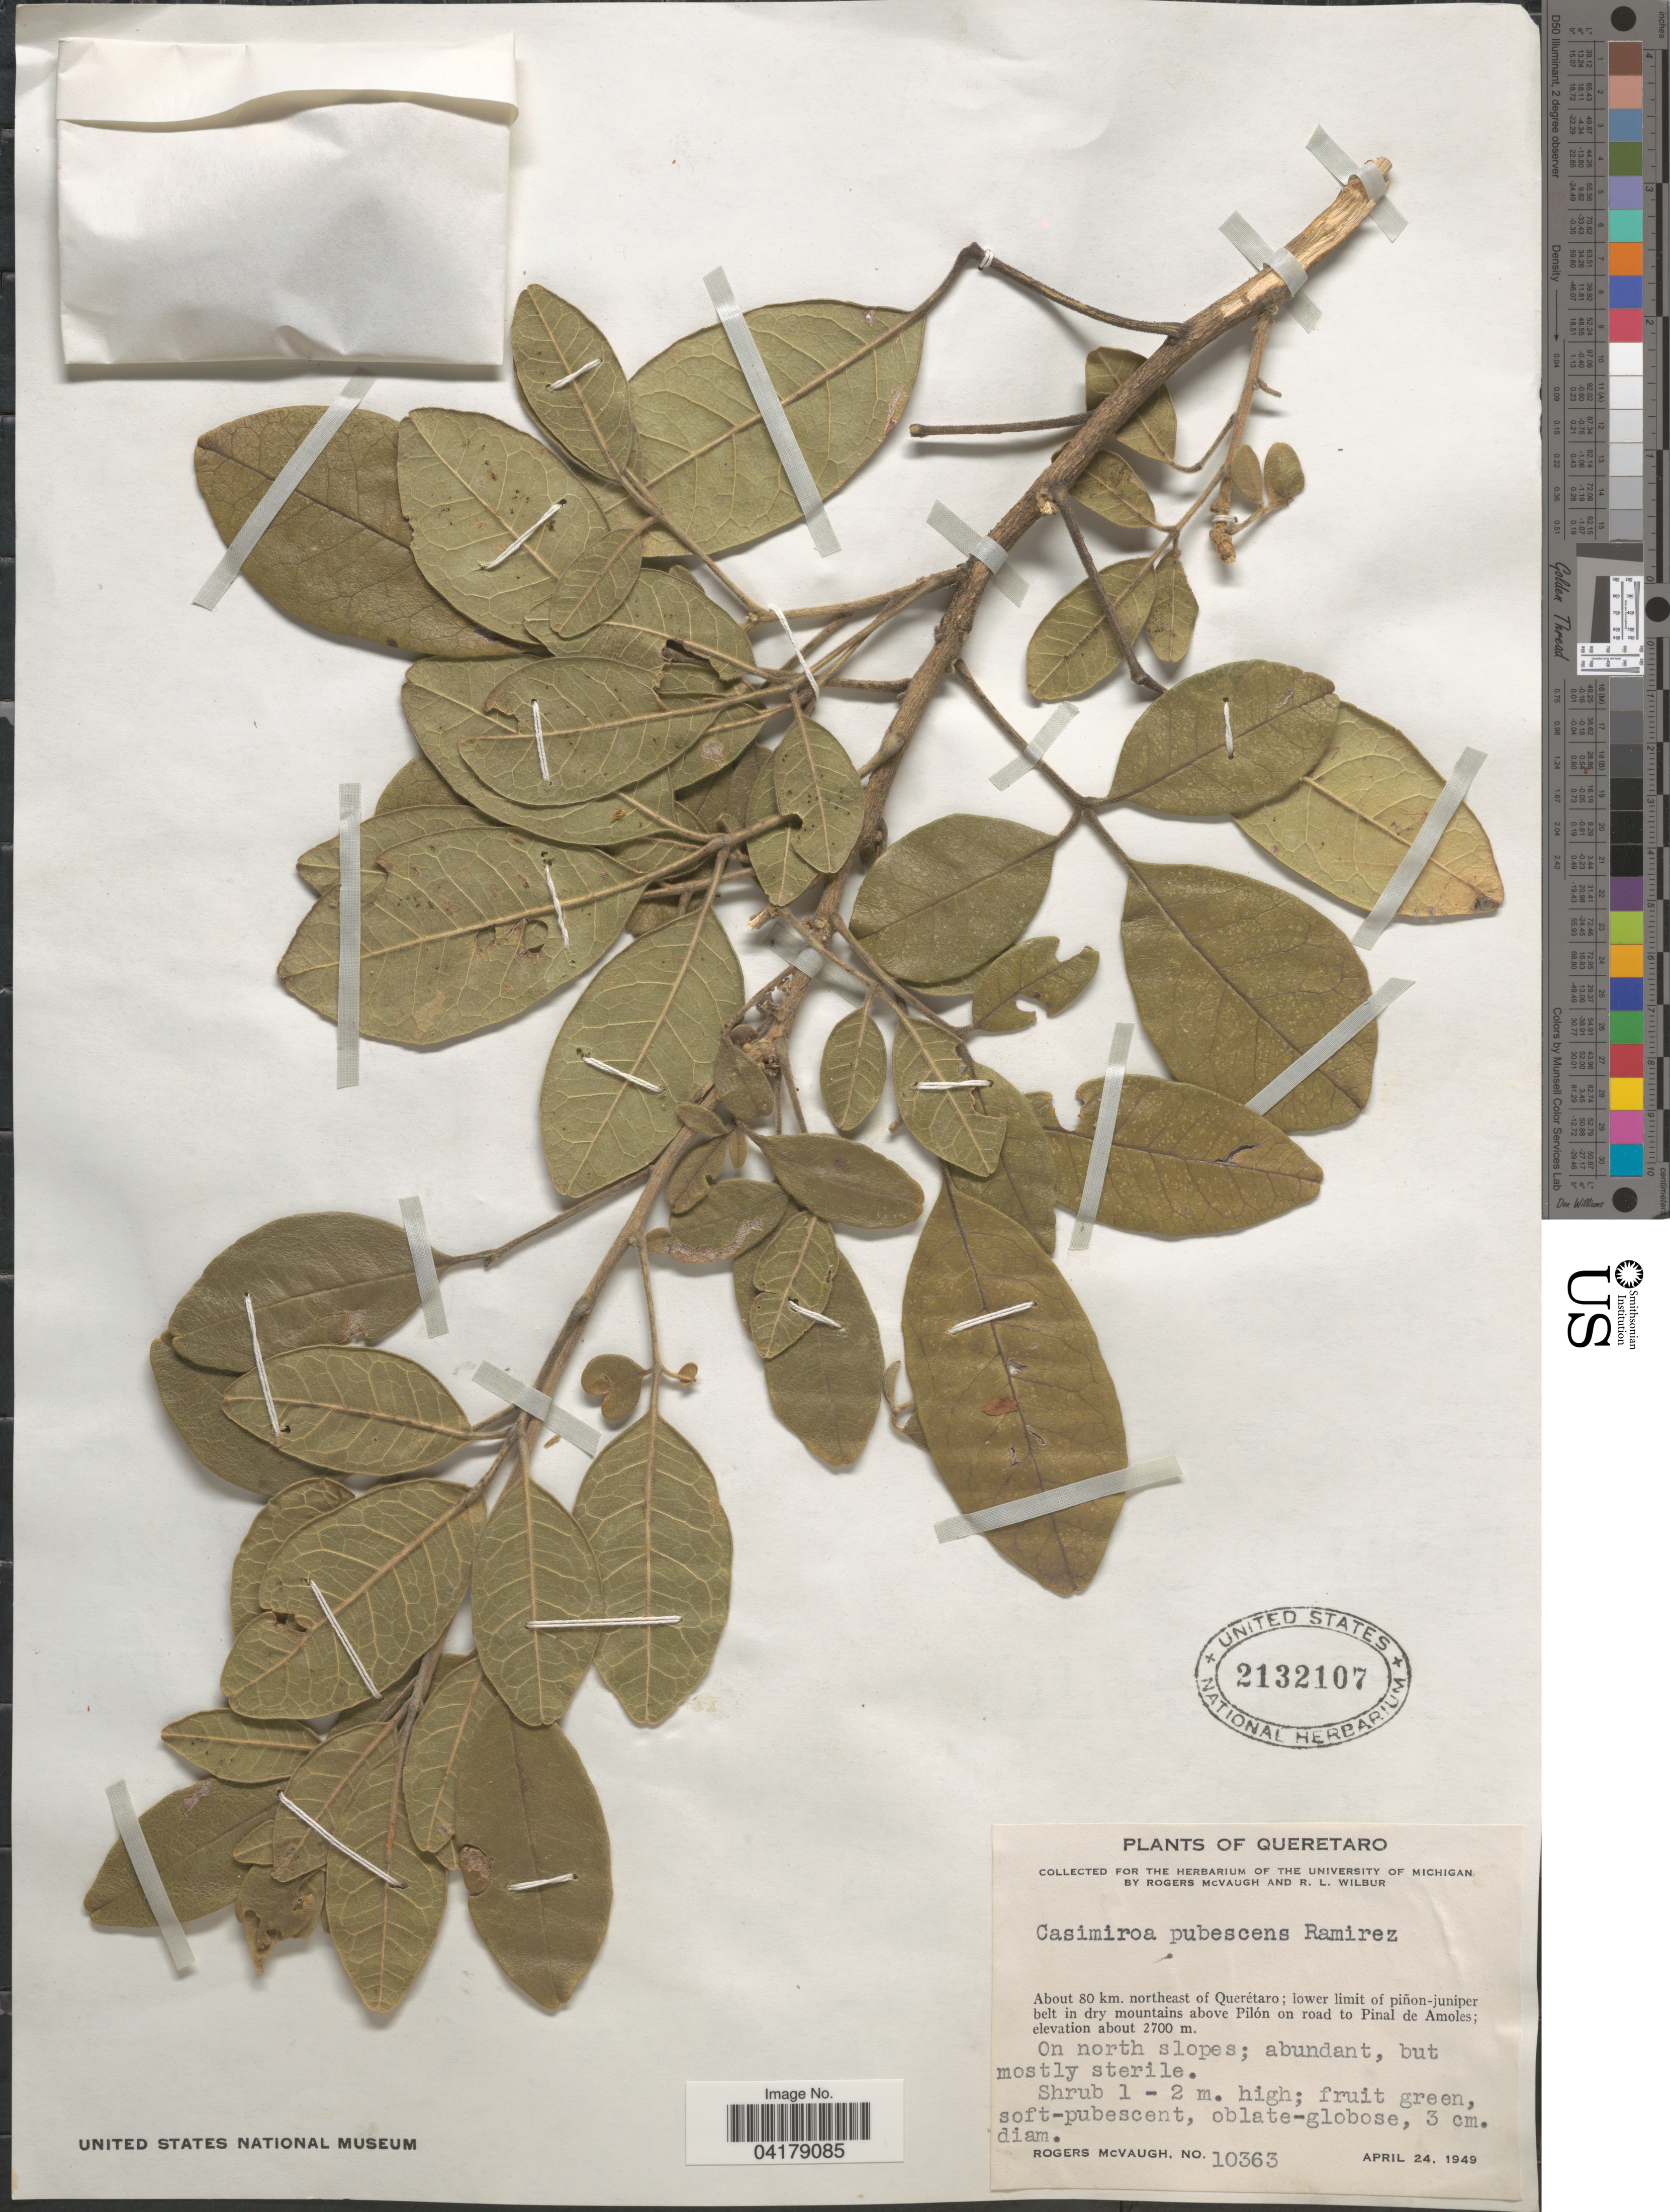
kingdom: Plantae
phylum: Tracheophyta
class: Magnoliopsida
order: Sapindales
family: Rutaceae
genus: Casimiroa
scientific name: Casimiroa pubescens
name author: Ramírez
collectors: R. McVaugh & R. L. Wilbur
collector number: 10363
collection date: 1949-04-24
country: Mexico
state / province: Querétaro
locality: About 80 km. northeast of Querétaro; lower limit of piñon-juniper belt in dry mountains above Pilón on road to Pinal de Amoles; On north slopes.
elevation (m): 2700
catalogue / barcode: US 2132107